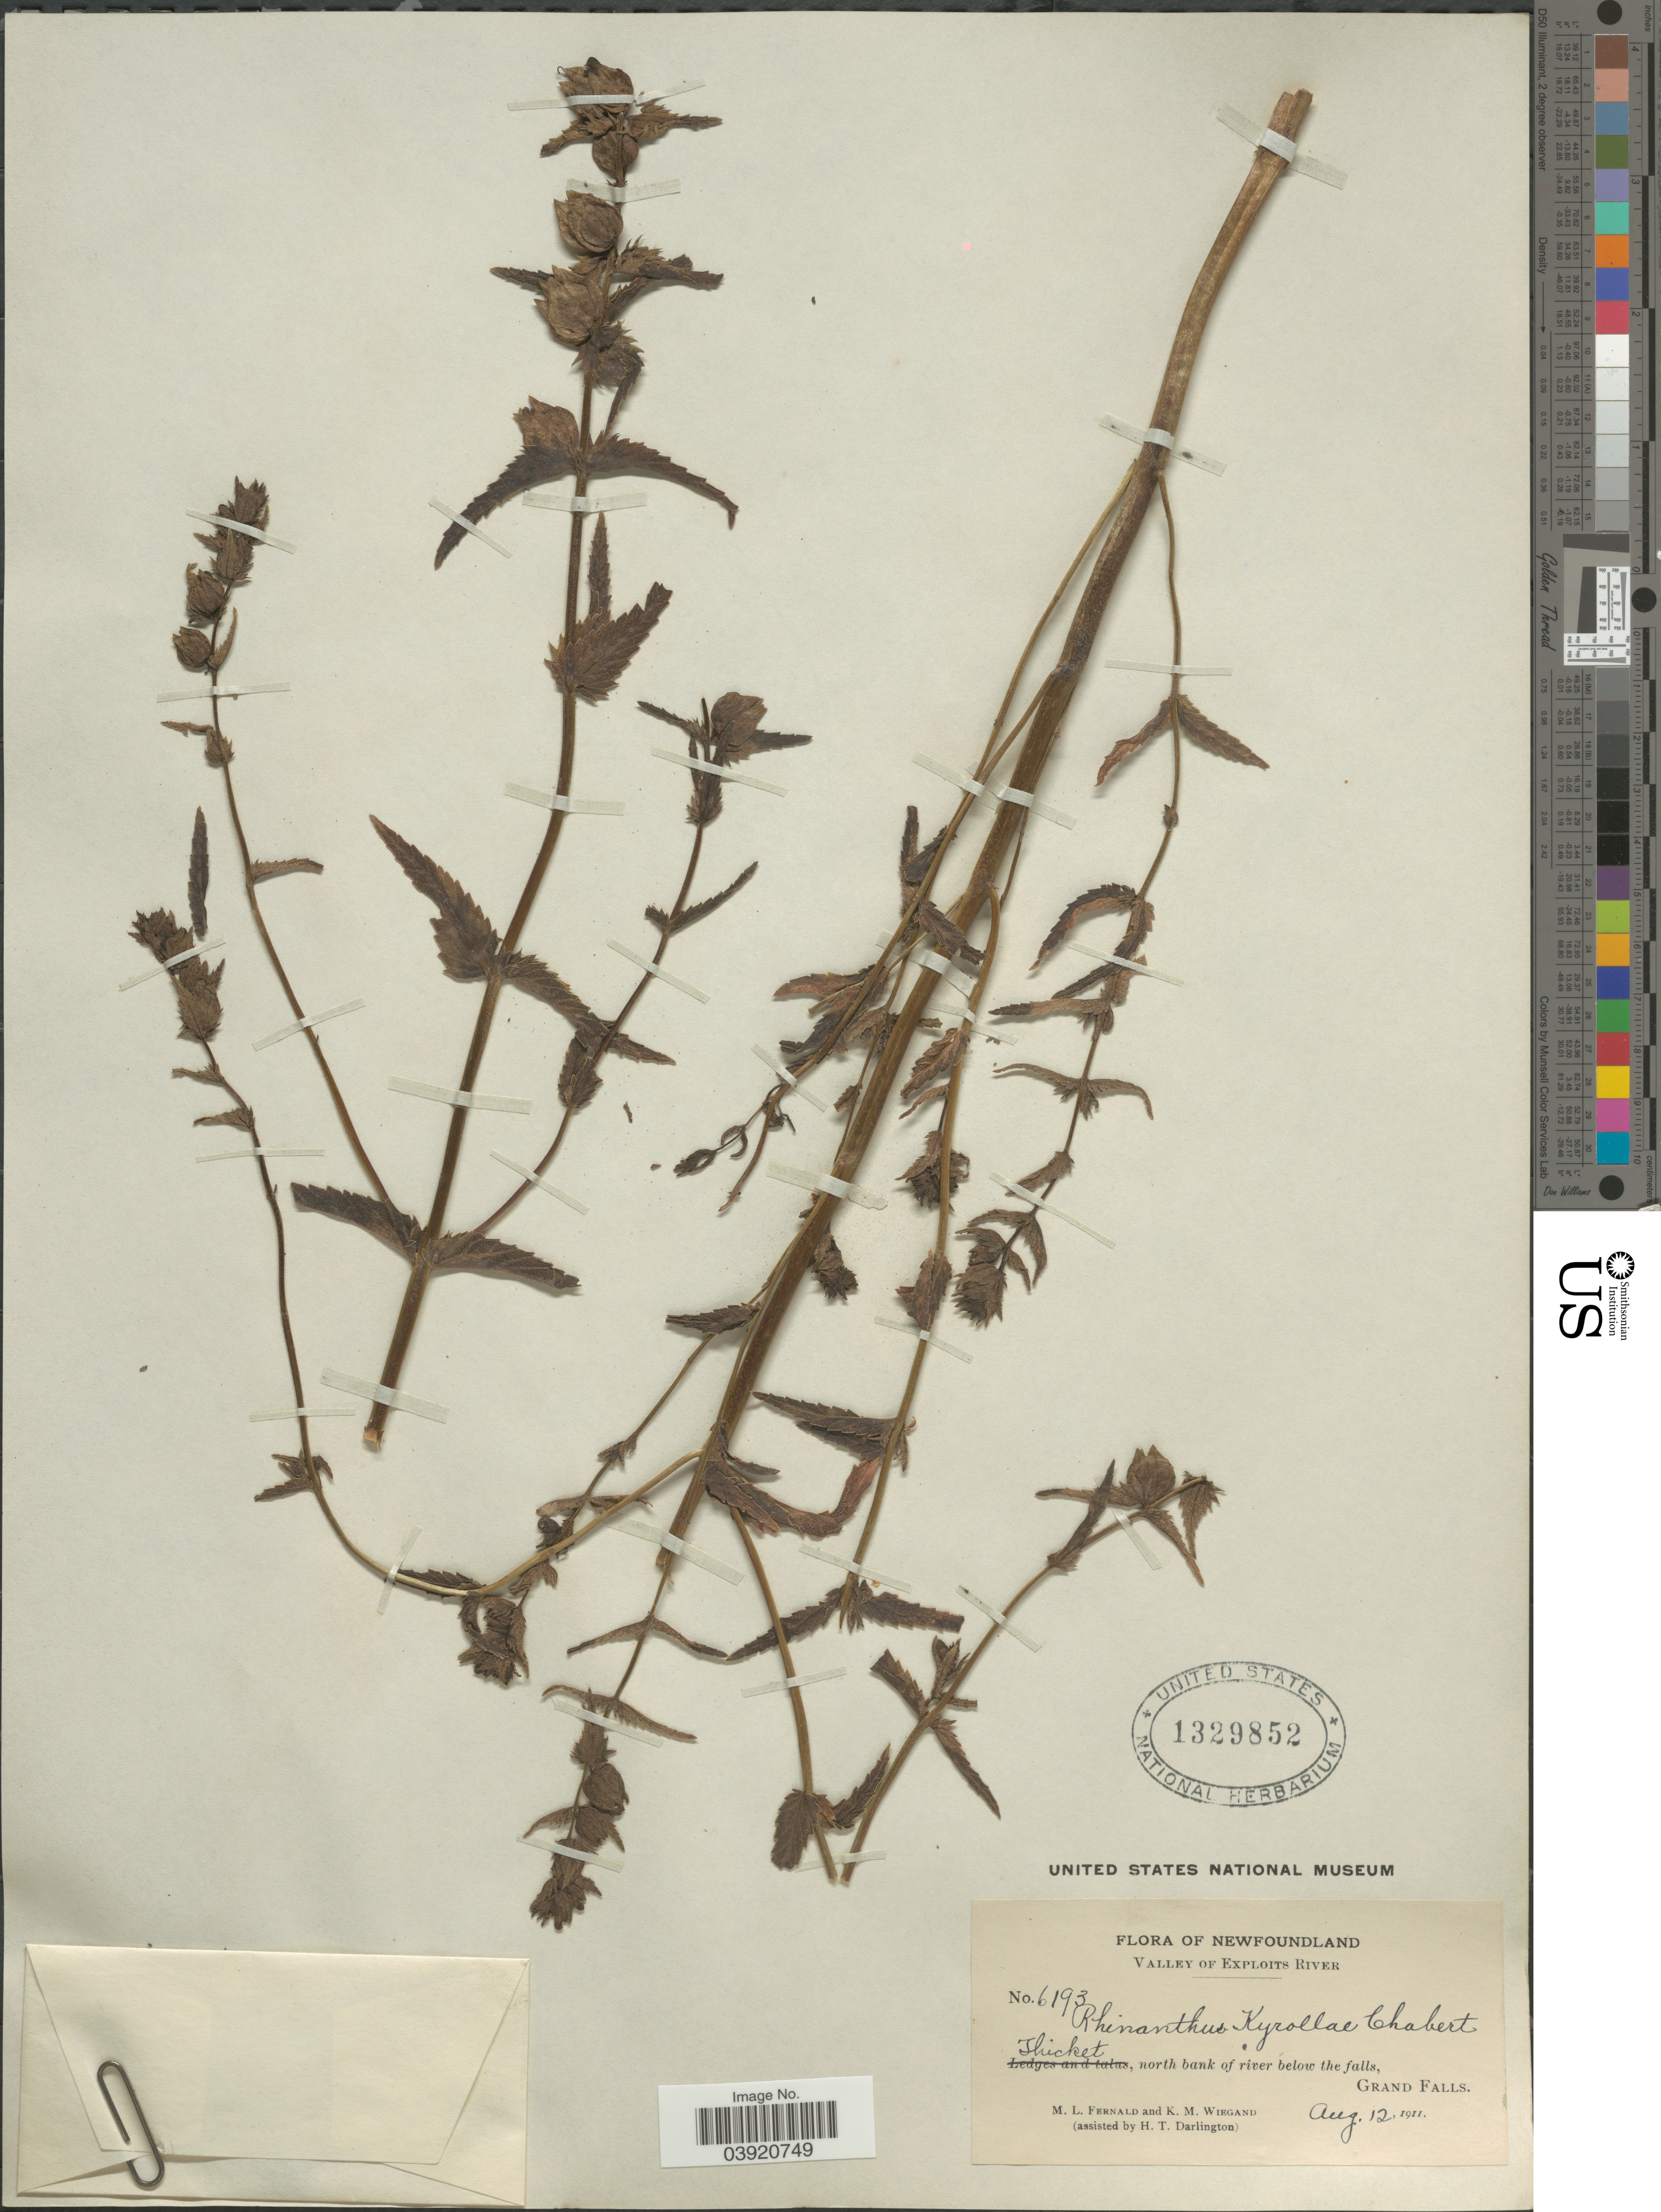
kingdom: Plantae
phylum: Tracheophyta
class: Magnoliopsida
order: Lamiales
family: Orobanchaceae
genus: Rhinanthus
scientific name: Rhinanthus kyrollae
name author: Chabert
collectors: M. L. Fernald, K. M. Wiegand & H. Darlington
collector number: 6193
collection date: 1911-08-12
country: Canada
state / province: Newfoundland and Labrador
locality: Valley of Exploits River. North bank of river below the falls, Grand Falls.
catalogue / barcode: US 1329852